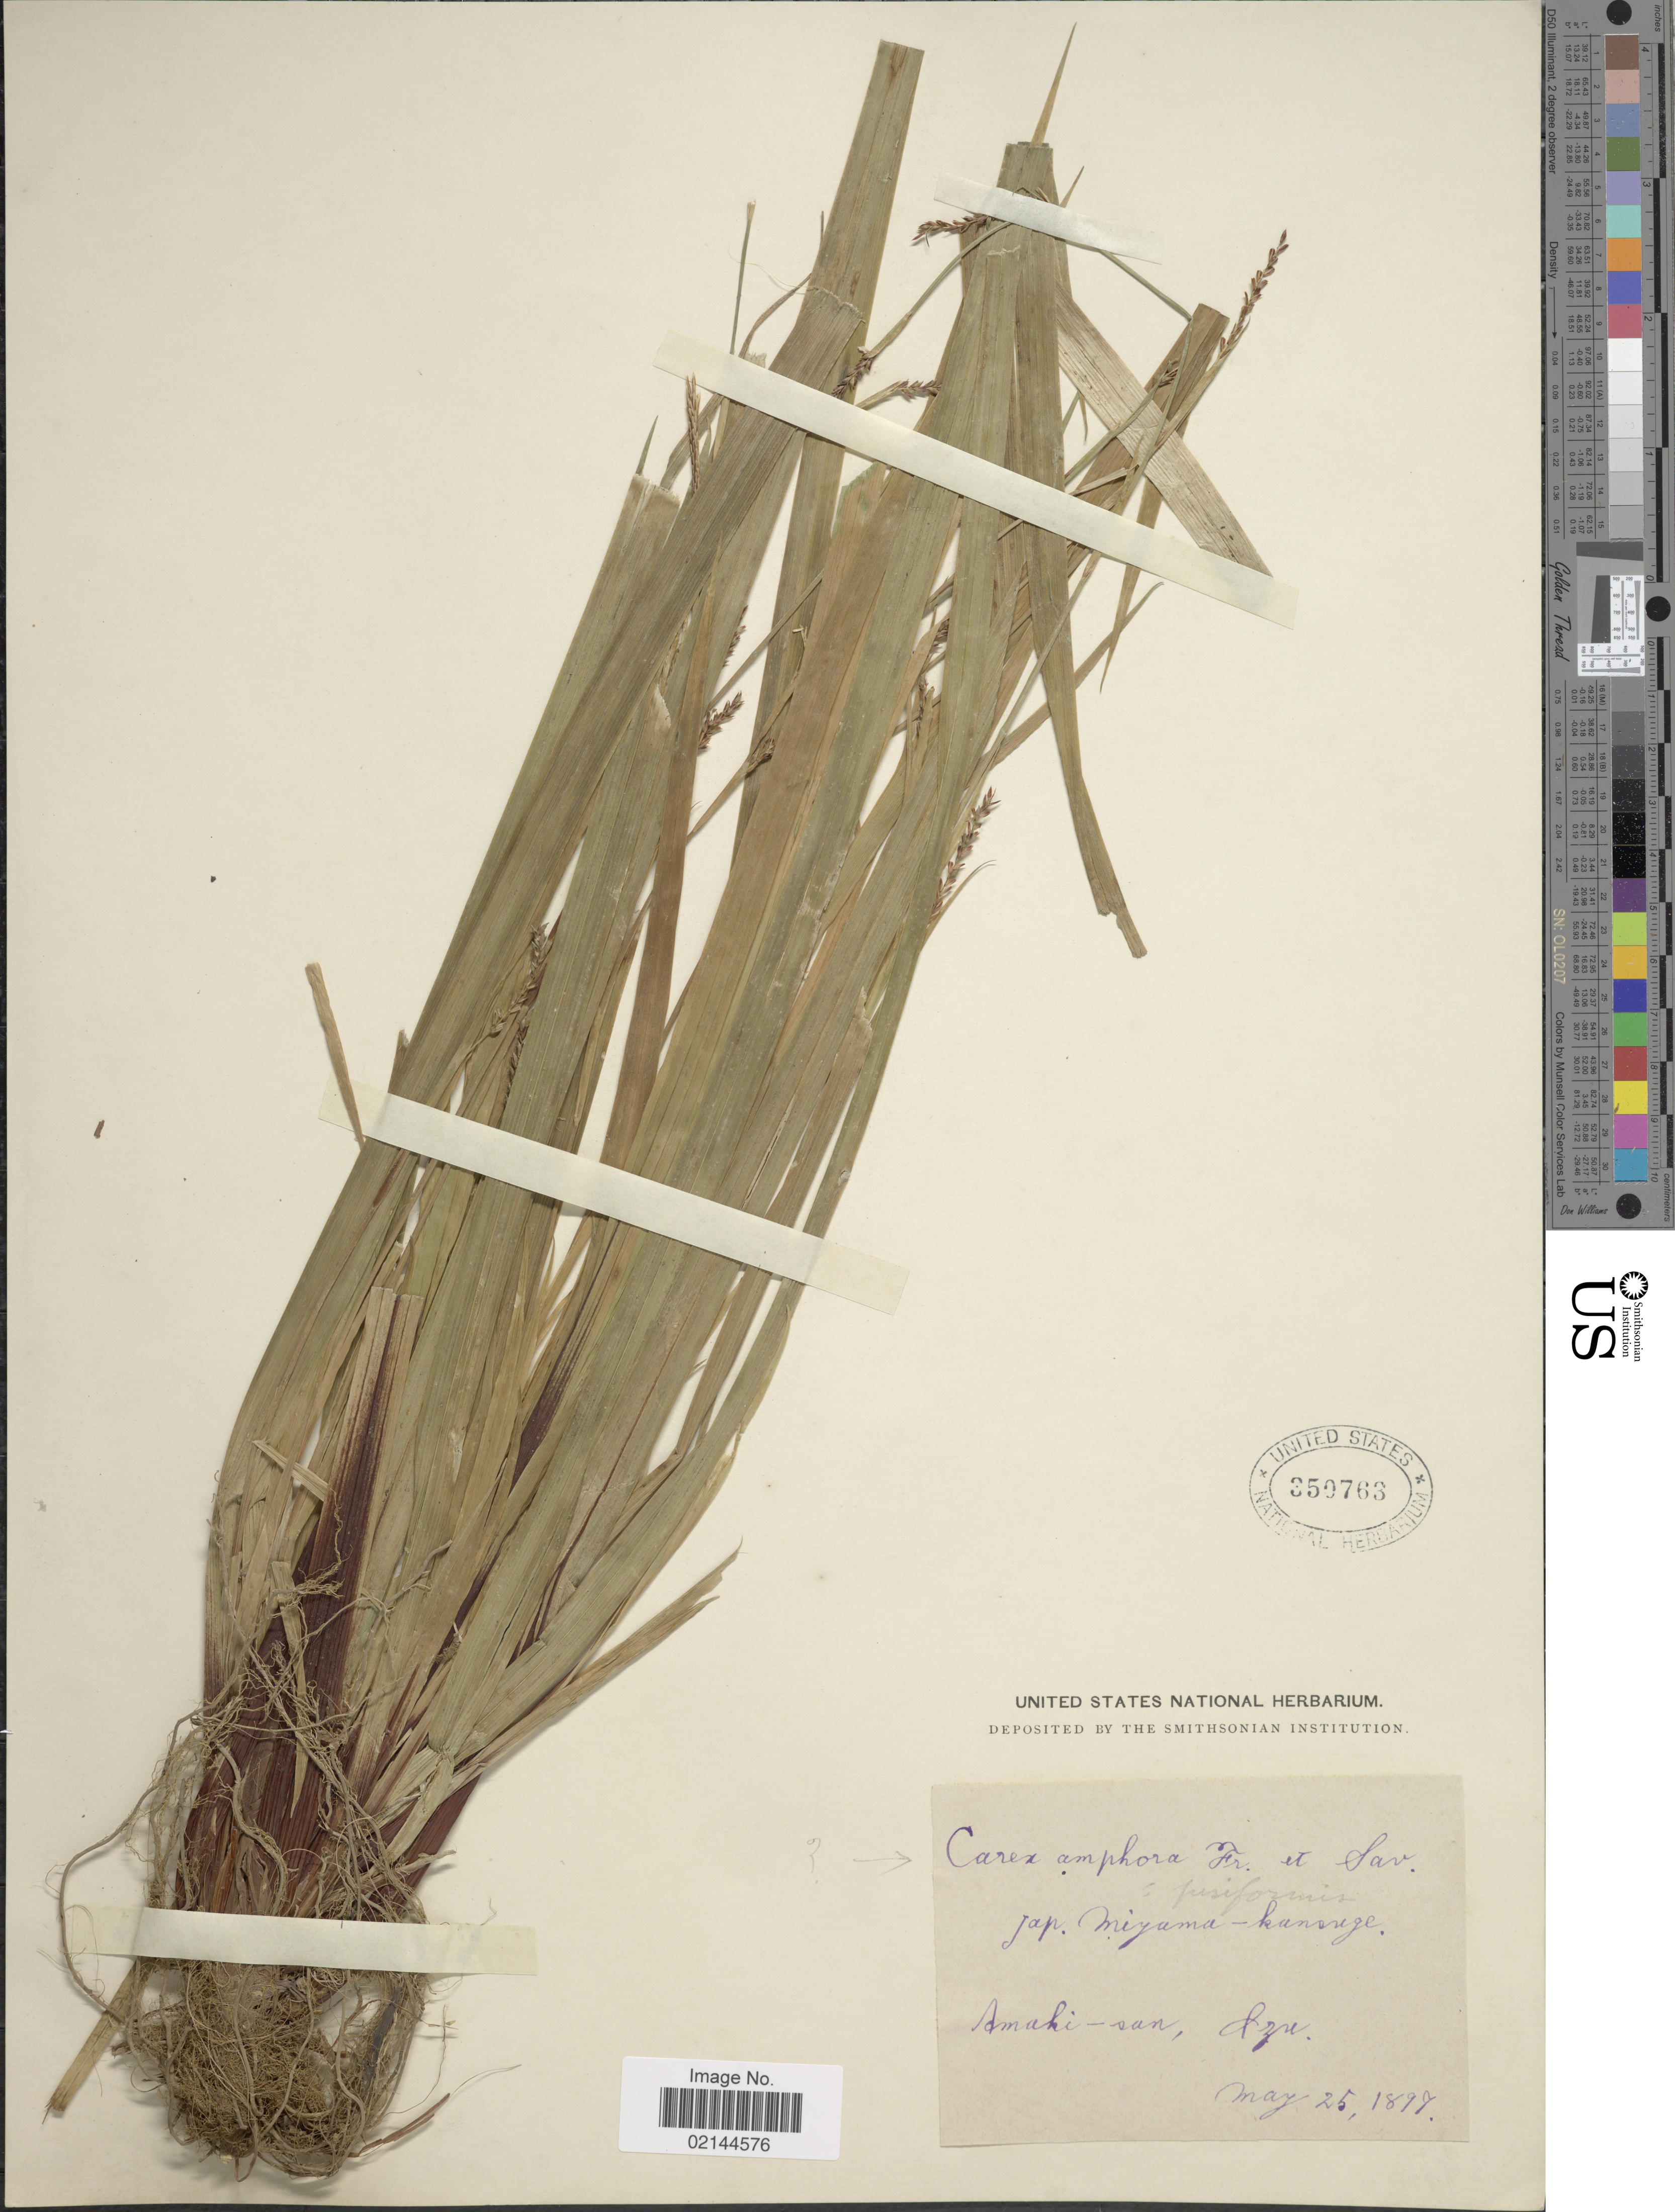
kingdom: Plantae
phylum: Tracheophyta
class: Liliopsida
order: Poales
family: Cyperaceae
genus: Carex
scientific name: Carex foliosissima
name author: F. Schmidt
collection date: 1897-05-25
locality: Miyama-kanonge. Amaki-san [interpreted]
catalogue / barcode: US 359763